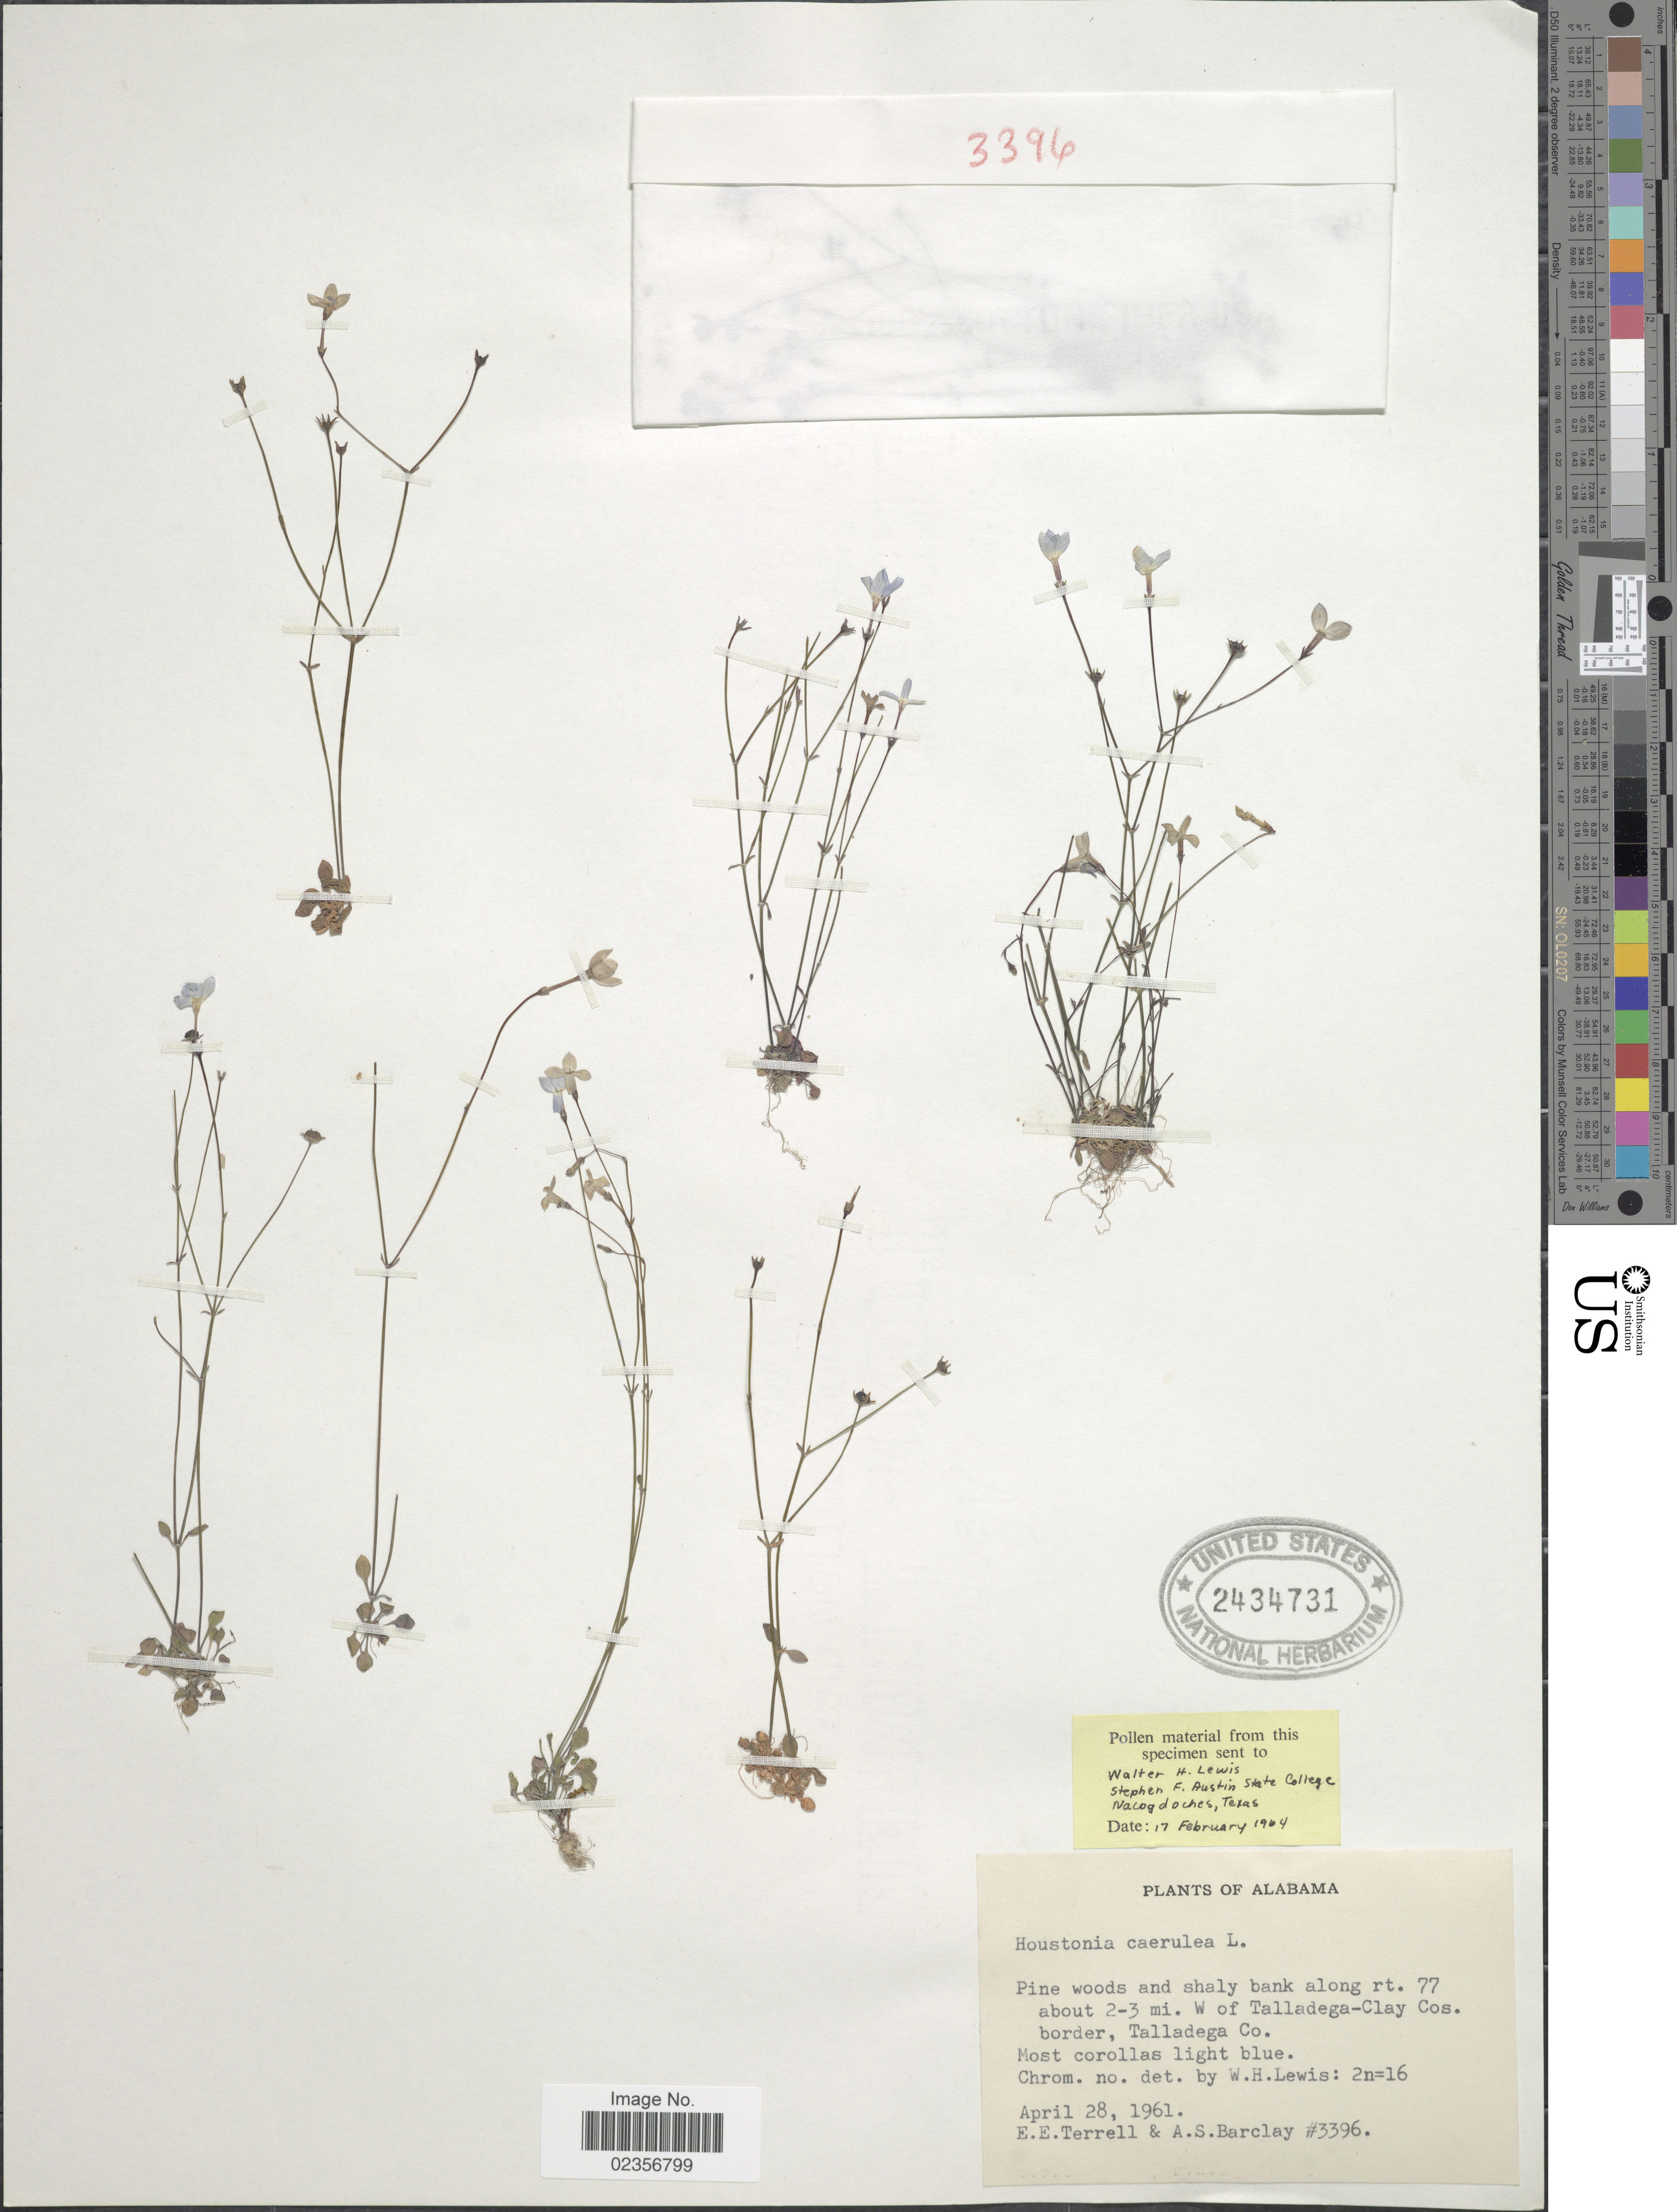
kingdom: Plantae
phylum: Tracheophyta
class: Magnoliopsida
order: Gentianales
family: Rubiaceae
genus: Houstonia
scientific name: Houstonia caerulea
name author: L.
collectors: E. E. Terrell & A. S. Barclay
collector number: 3396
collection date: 1961-04-28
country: United States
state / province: Alabama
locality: Along rt. 77, about 2-3 mi. W of Talladega-Clay Cos. border, Talladega Co.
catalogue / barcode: US 2434731